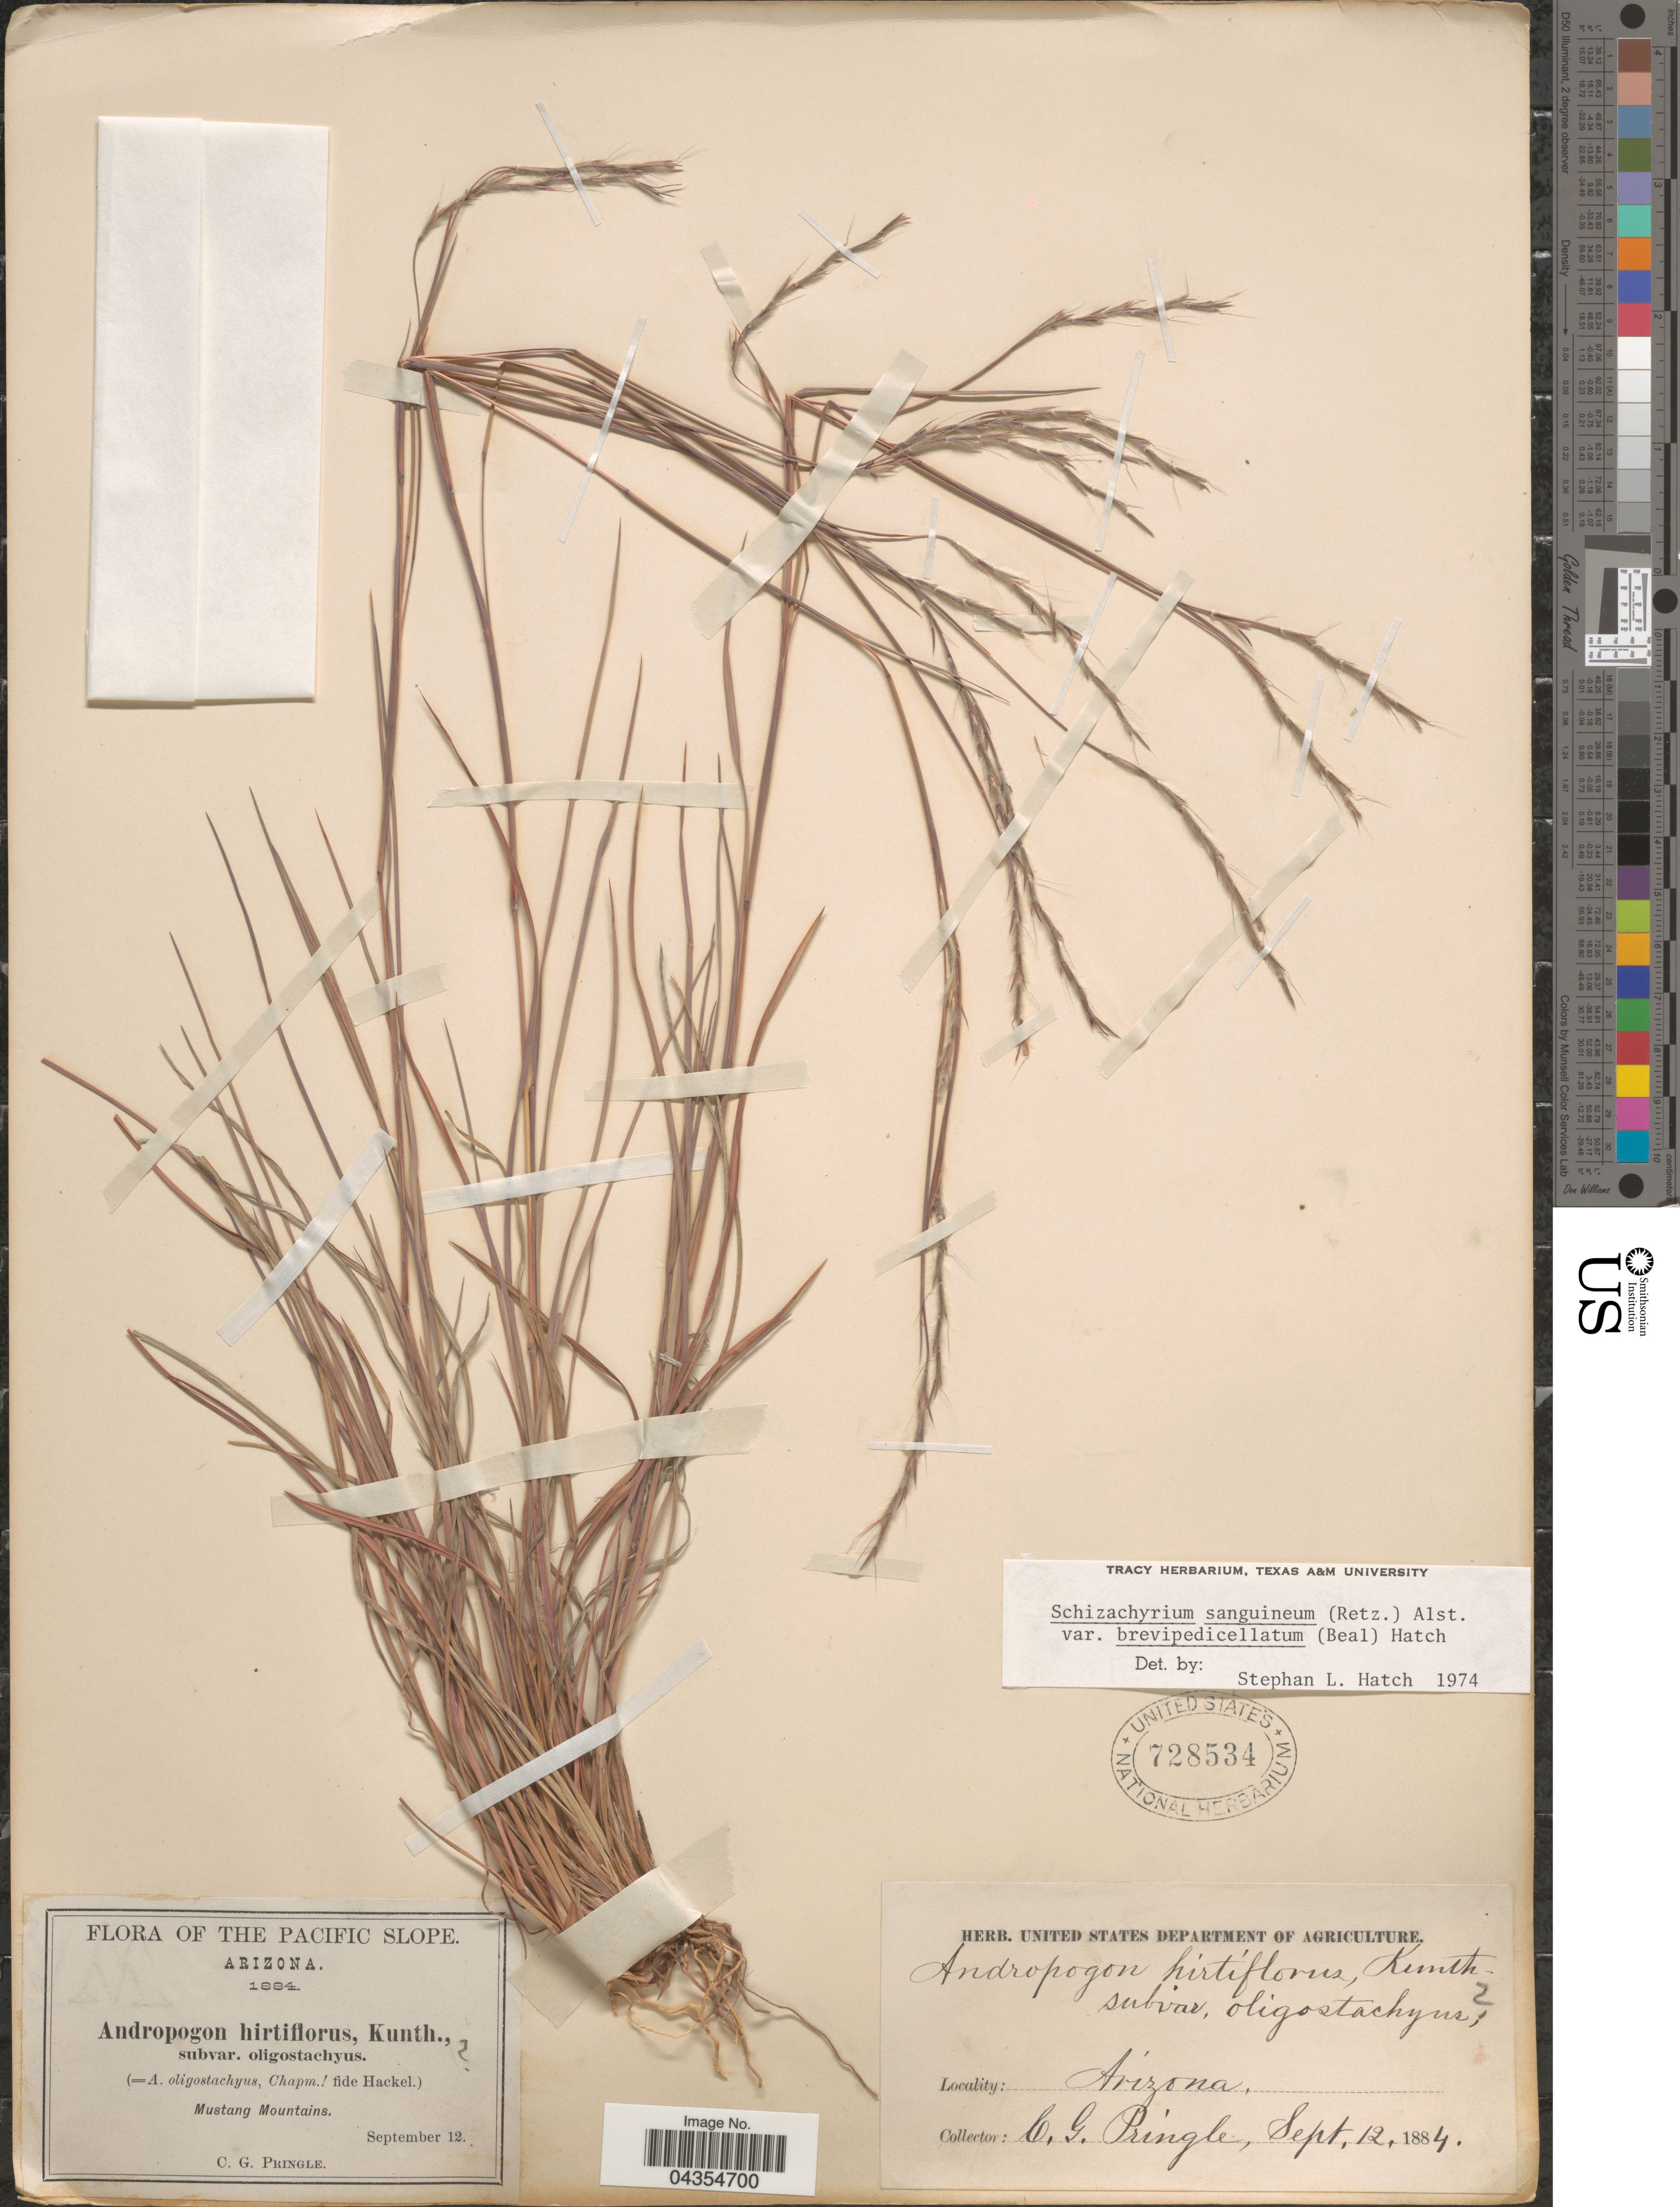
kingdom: Plantae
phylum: Tracheophyta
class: Liliopsida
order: Poales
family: Poaceae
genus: Schizachyrium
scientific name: Schizachyrium sanguineum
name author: (Retz.) Alston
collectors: C. G. Pringle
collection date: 1884-09-12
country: United States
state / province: Arizona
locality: The Pacific Slope. Mustang Mountains.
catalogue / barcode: US 728534